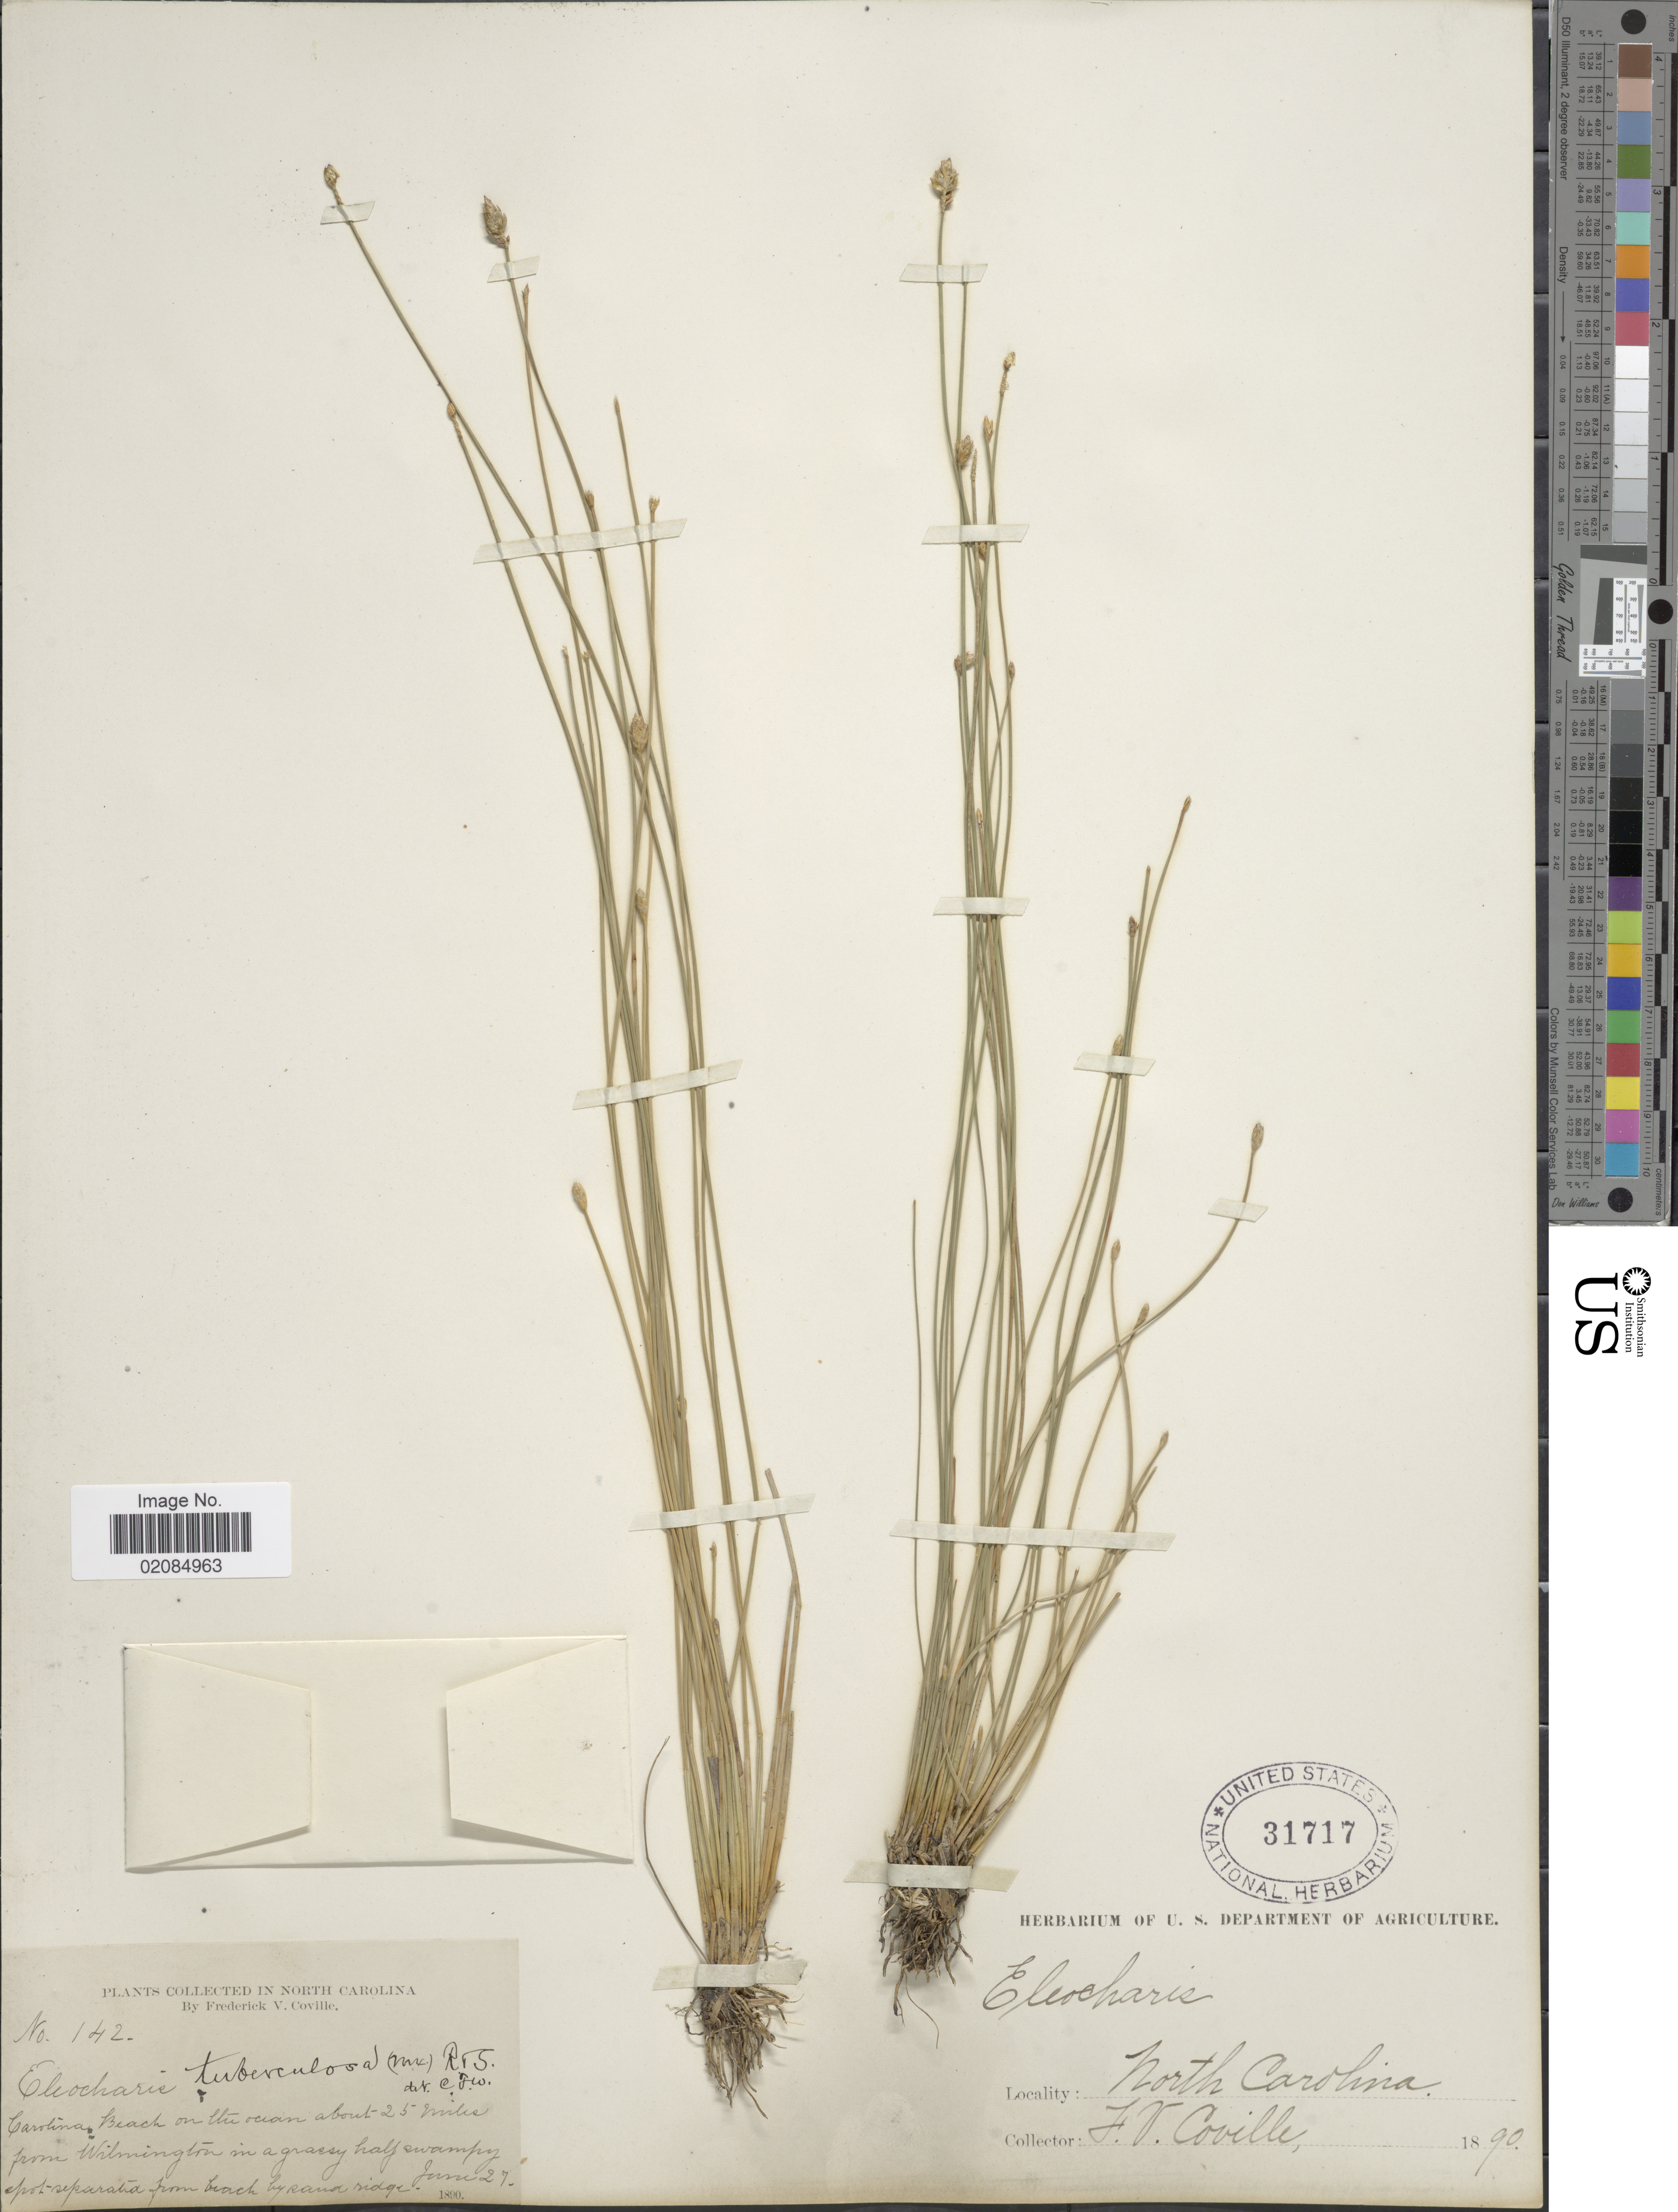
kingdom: Plantae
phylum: Tracheophyta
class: Liliopsida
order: Poales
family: Cyperaceae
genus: Eleocharis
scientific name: Eleocharis tuberculosa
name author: (Michx.) Roem. & Schult.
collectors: F. V. Coville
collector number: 142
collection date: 1890-06-27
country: United States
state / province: North Carolina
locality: Carolina Beach on the ocean about 25 miles from Wilmington in a grassy half swampy spot separata from beach by Rand ridge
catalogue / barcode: US 31717